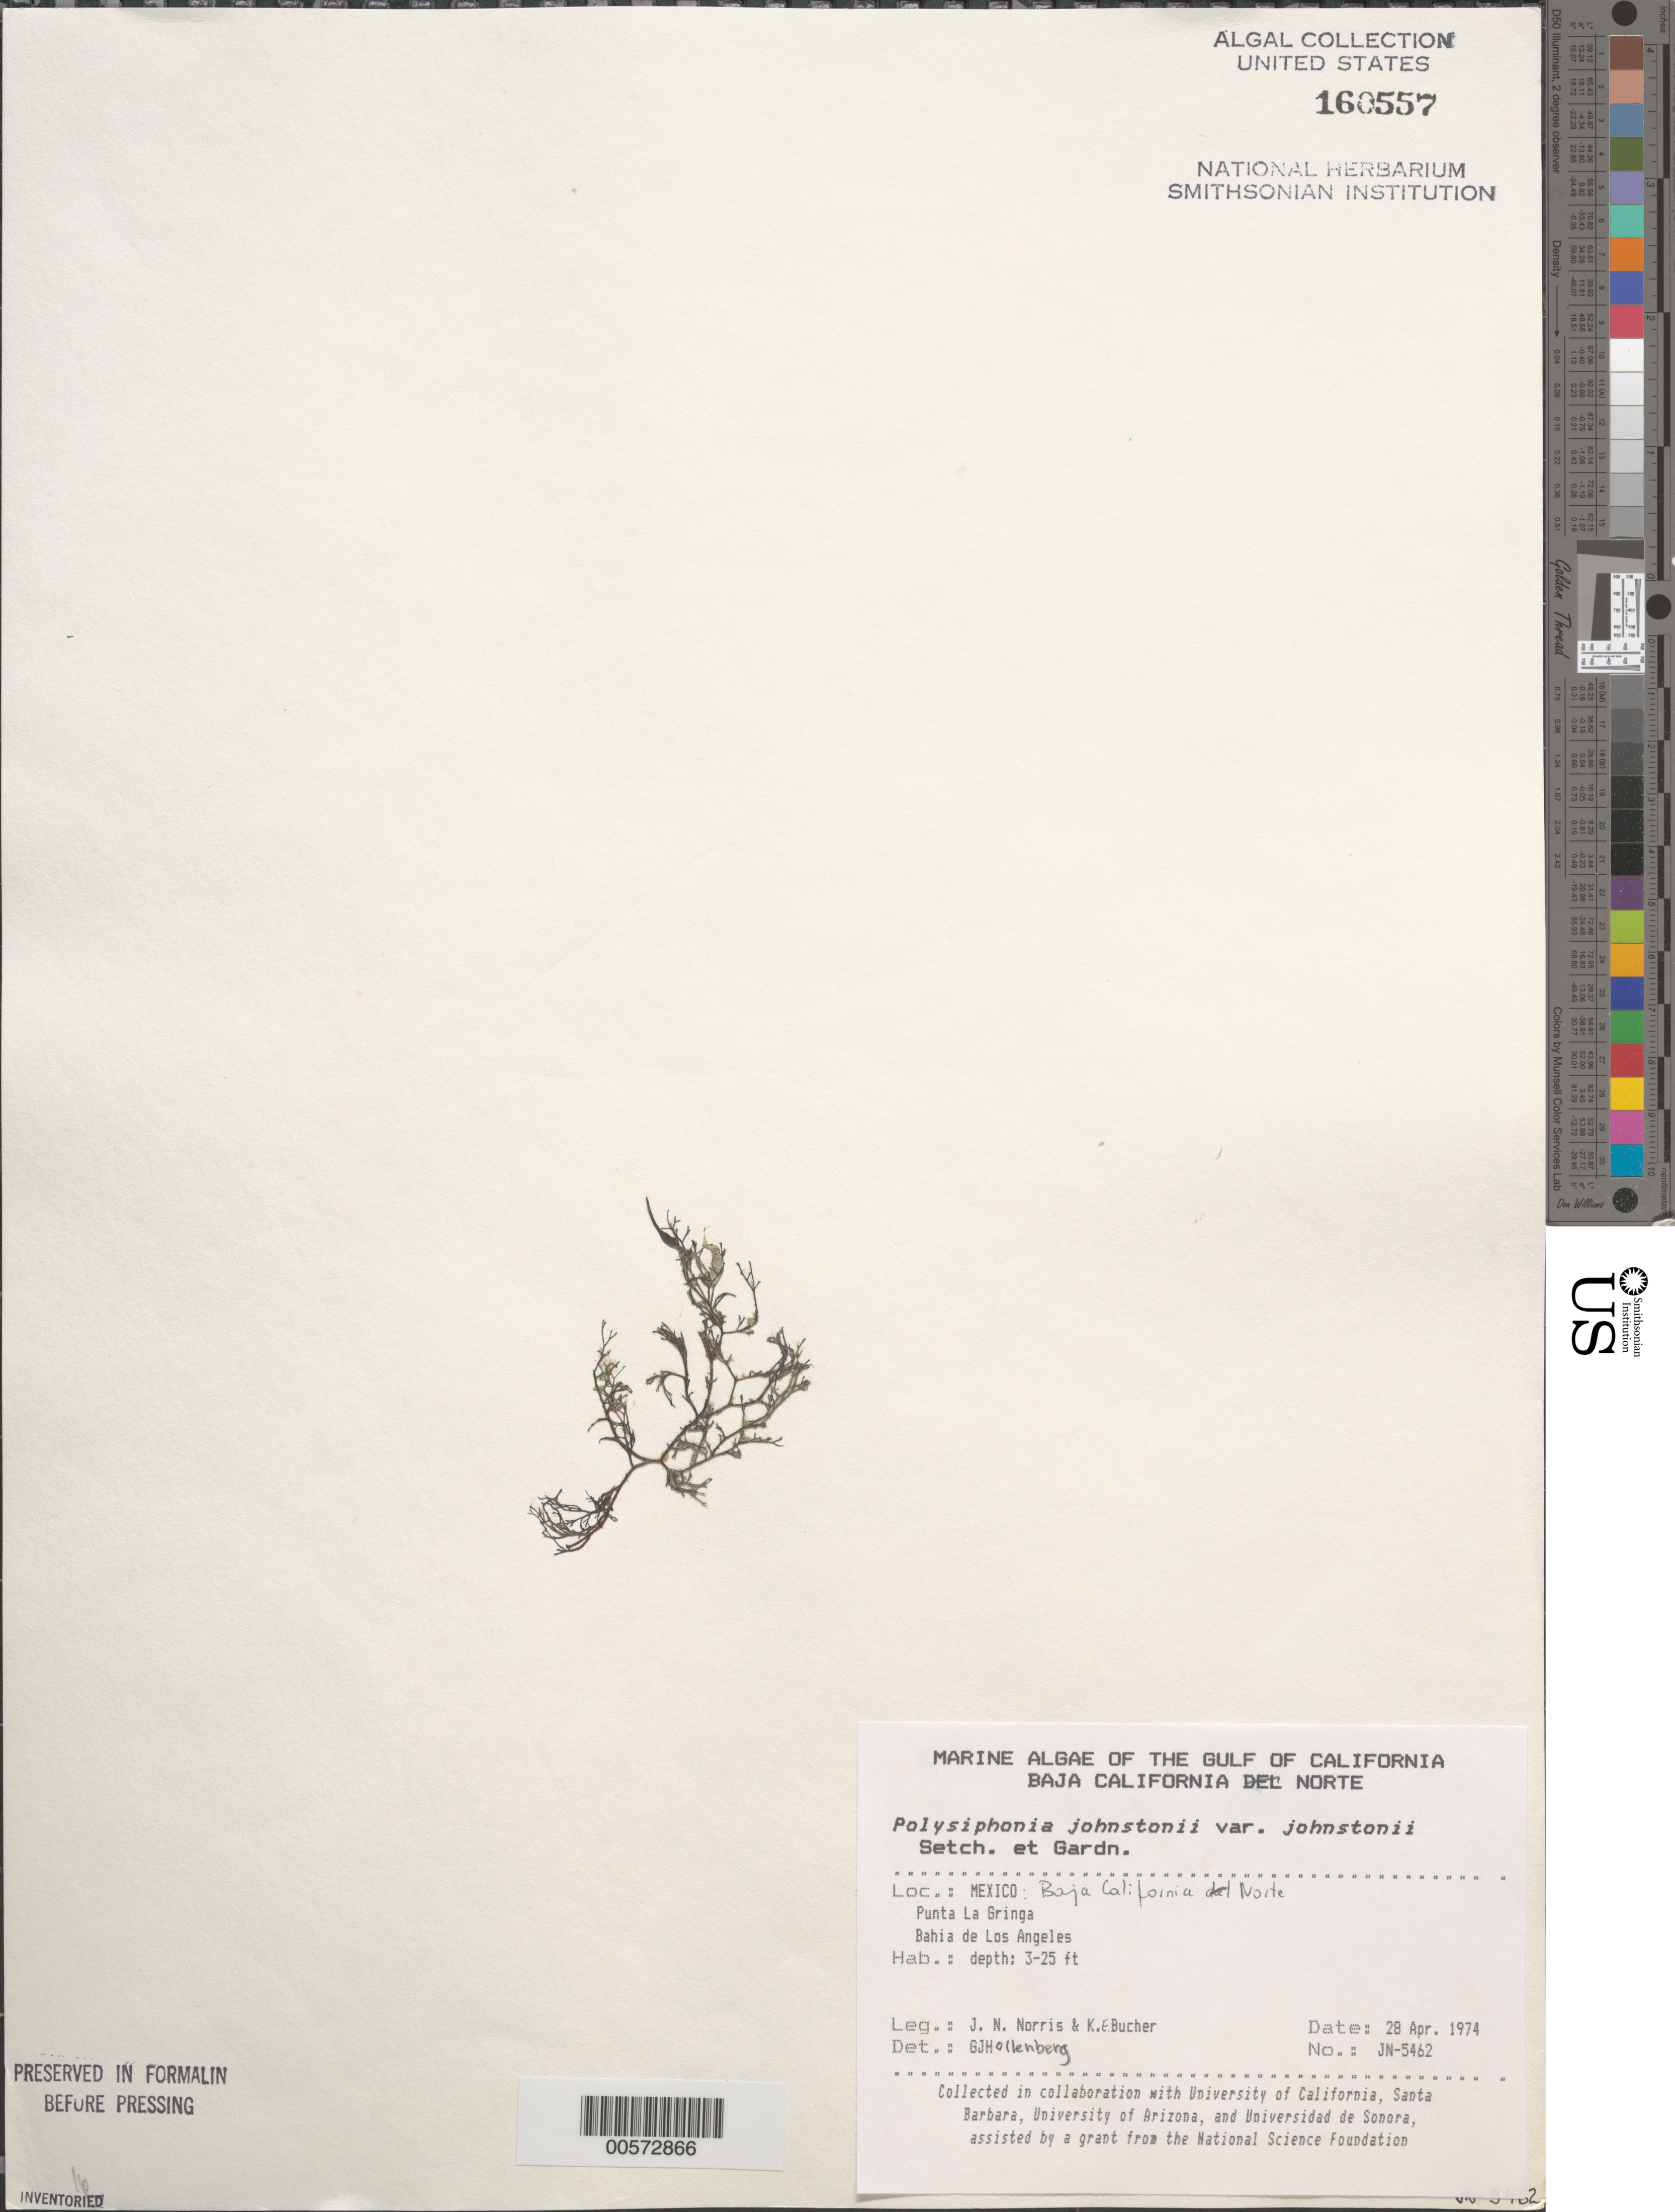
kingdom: Plantae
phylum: Rhodophyta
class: Florideophyceae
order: Ceramiales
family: Rhodomelaceae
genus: Melanothamnus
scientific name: Melanothamnus johnstonii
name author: (Setchell & N.L. Gardner) Diaz-Tapia & Maggs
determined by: Algae name updating Project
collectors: J. N. Norris & K. E. Bucher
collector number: JN-5462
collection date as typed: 28 Apr 1974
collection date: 1974-04-28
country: Mexico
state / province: Baja California Norte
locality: Punta La Gringa, Bahia de los Angeles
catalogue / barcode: US 160557